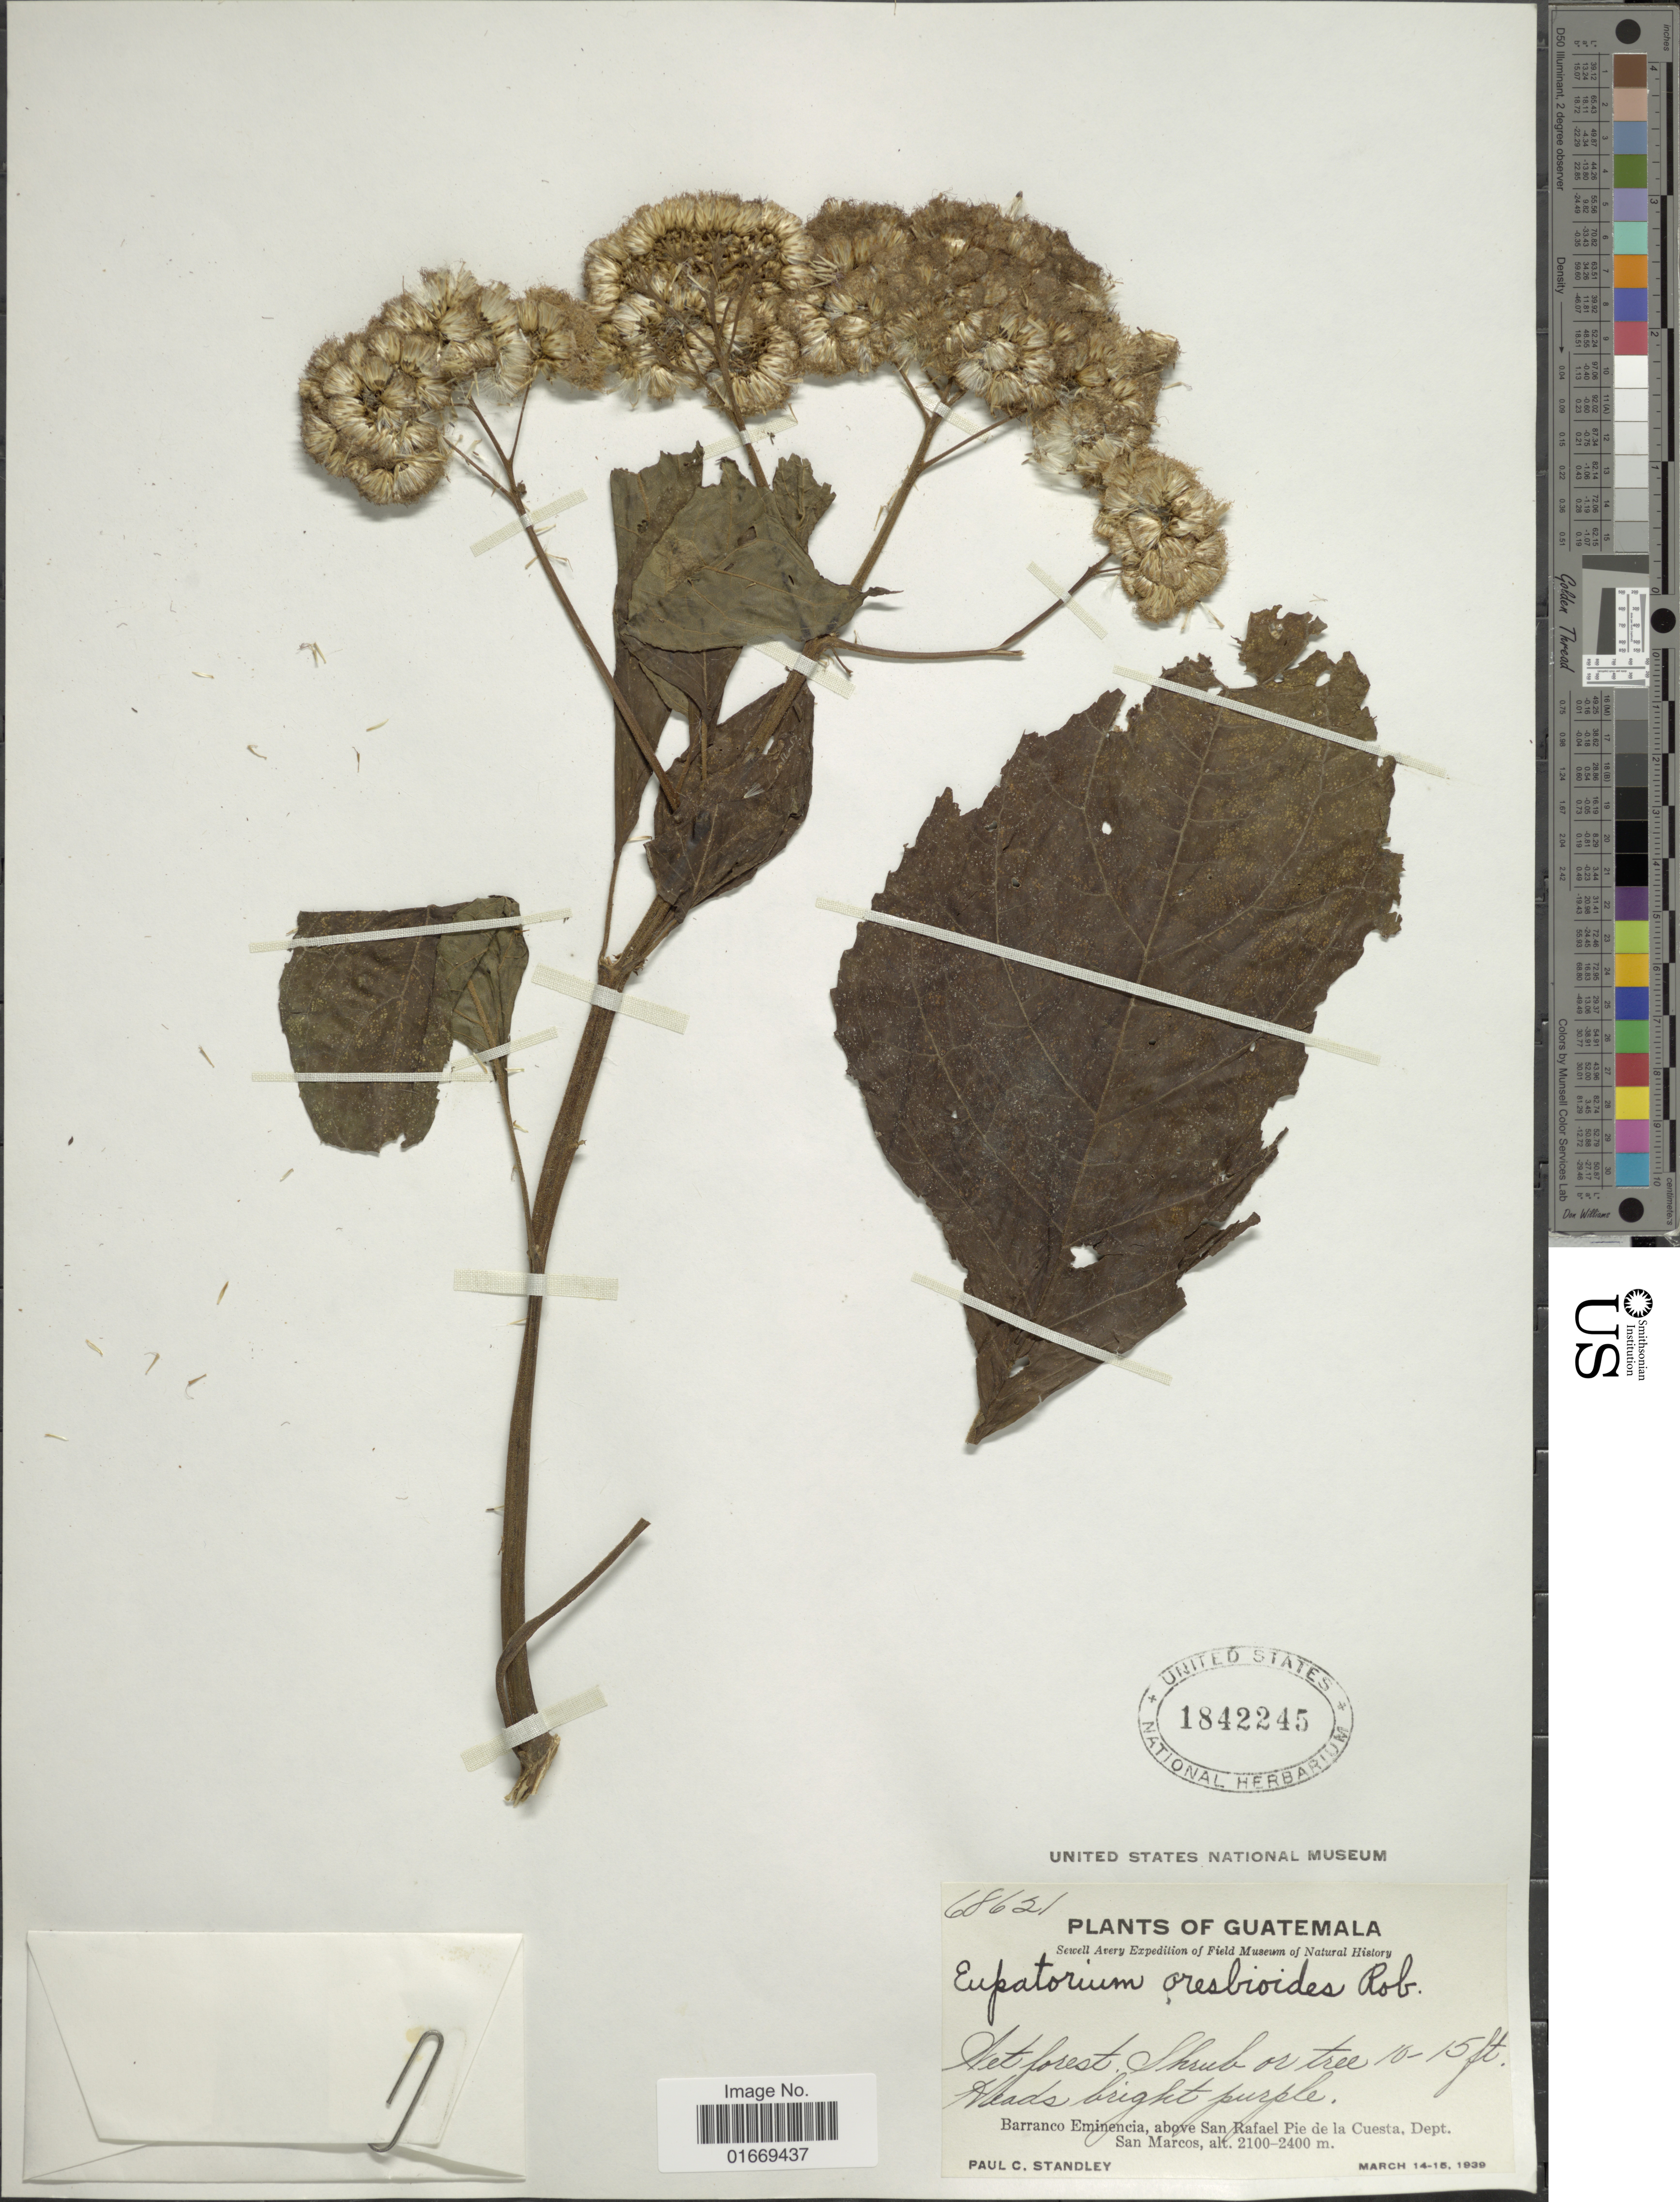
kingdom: Plantae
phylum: Tracheophyta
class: Magnoliopsida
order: Asterales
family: Asteraceae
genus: Bartlettina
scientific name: Bartlettina pansamalensis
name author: (B.L. Rob.) R.M. King & H. Rob.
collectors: P. C. Standley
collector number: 68621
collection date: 1939-03-14/1939-03-15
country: Guatemala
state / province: San Marcos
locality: Barranco Eminencia, above San Rafael Pie de la Cuesta, Dept. San Marcos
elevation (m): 2100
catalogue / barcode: US 1842245